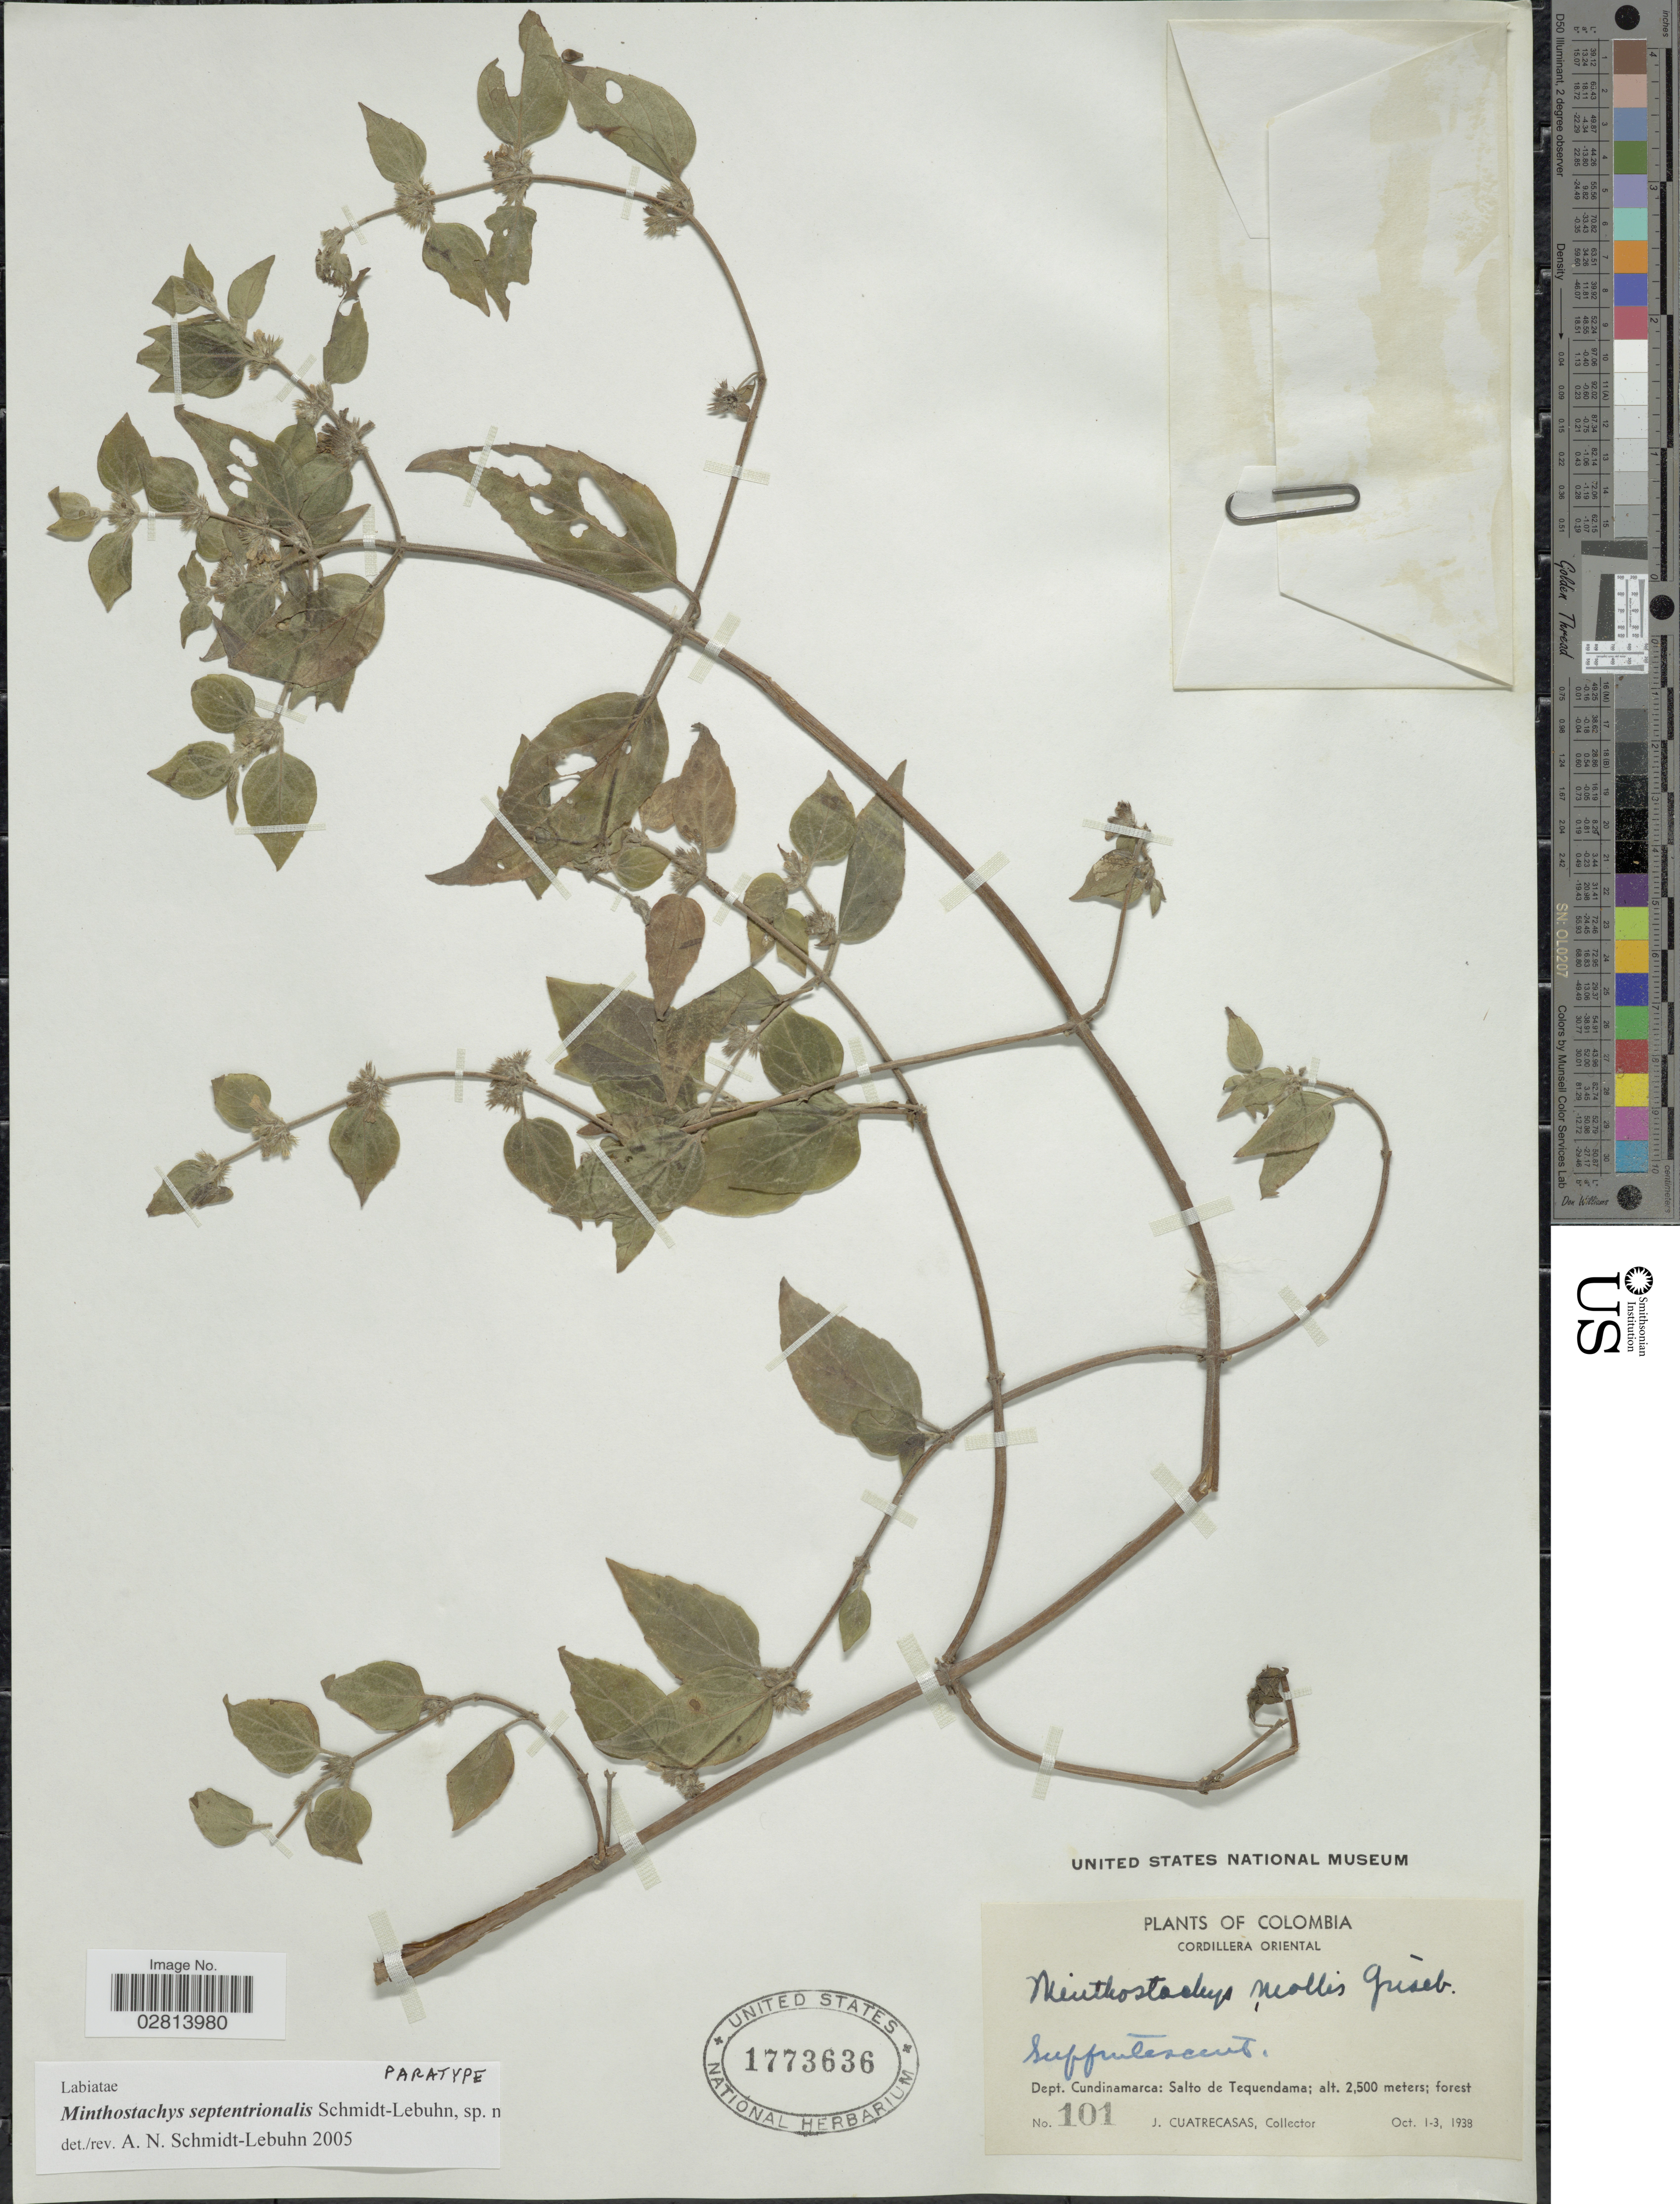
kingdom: Plantae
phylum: Tracheophyta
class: Magnoliopsida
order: Lamiales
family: Lamiaceae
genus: Minthostachys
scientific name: Minthostachys septentrionalis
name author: Schmidt-Leb.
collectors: J. Cuatrecasas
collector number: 101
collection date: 1938-10-01/1938-10-03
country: Colombia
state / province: Cundinamarca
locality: Cordillera Oriental, Dept. Cundinamarca: Salto de Tequendama.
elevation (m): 2500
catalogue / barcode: US 1773636